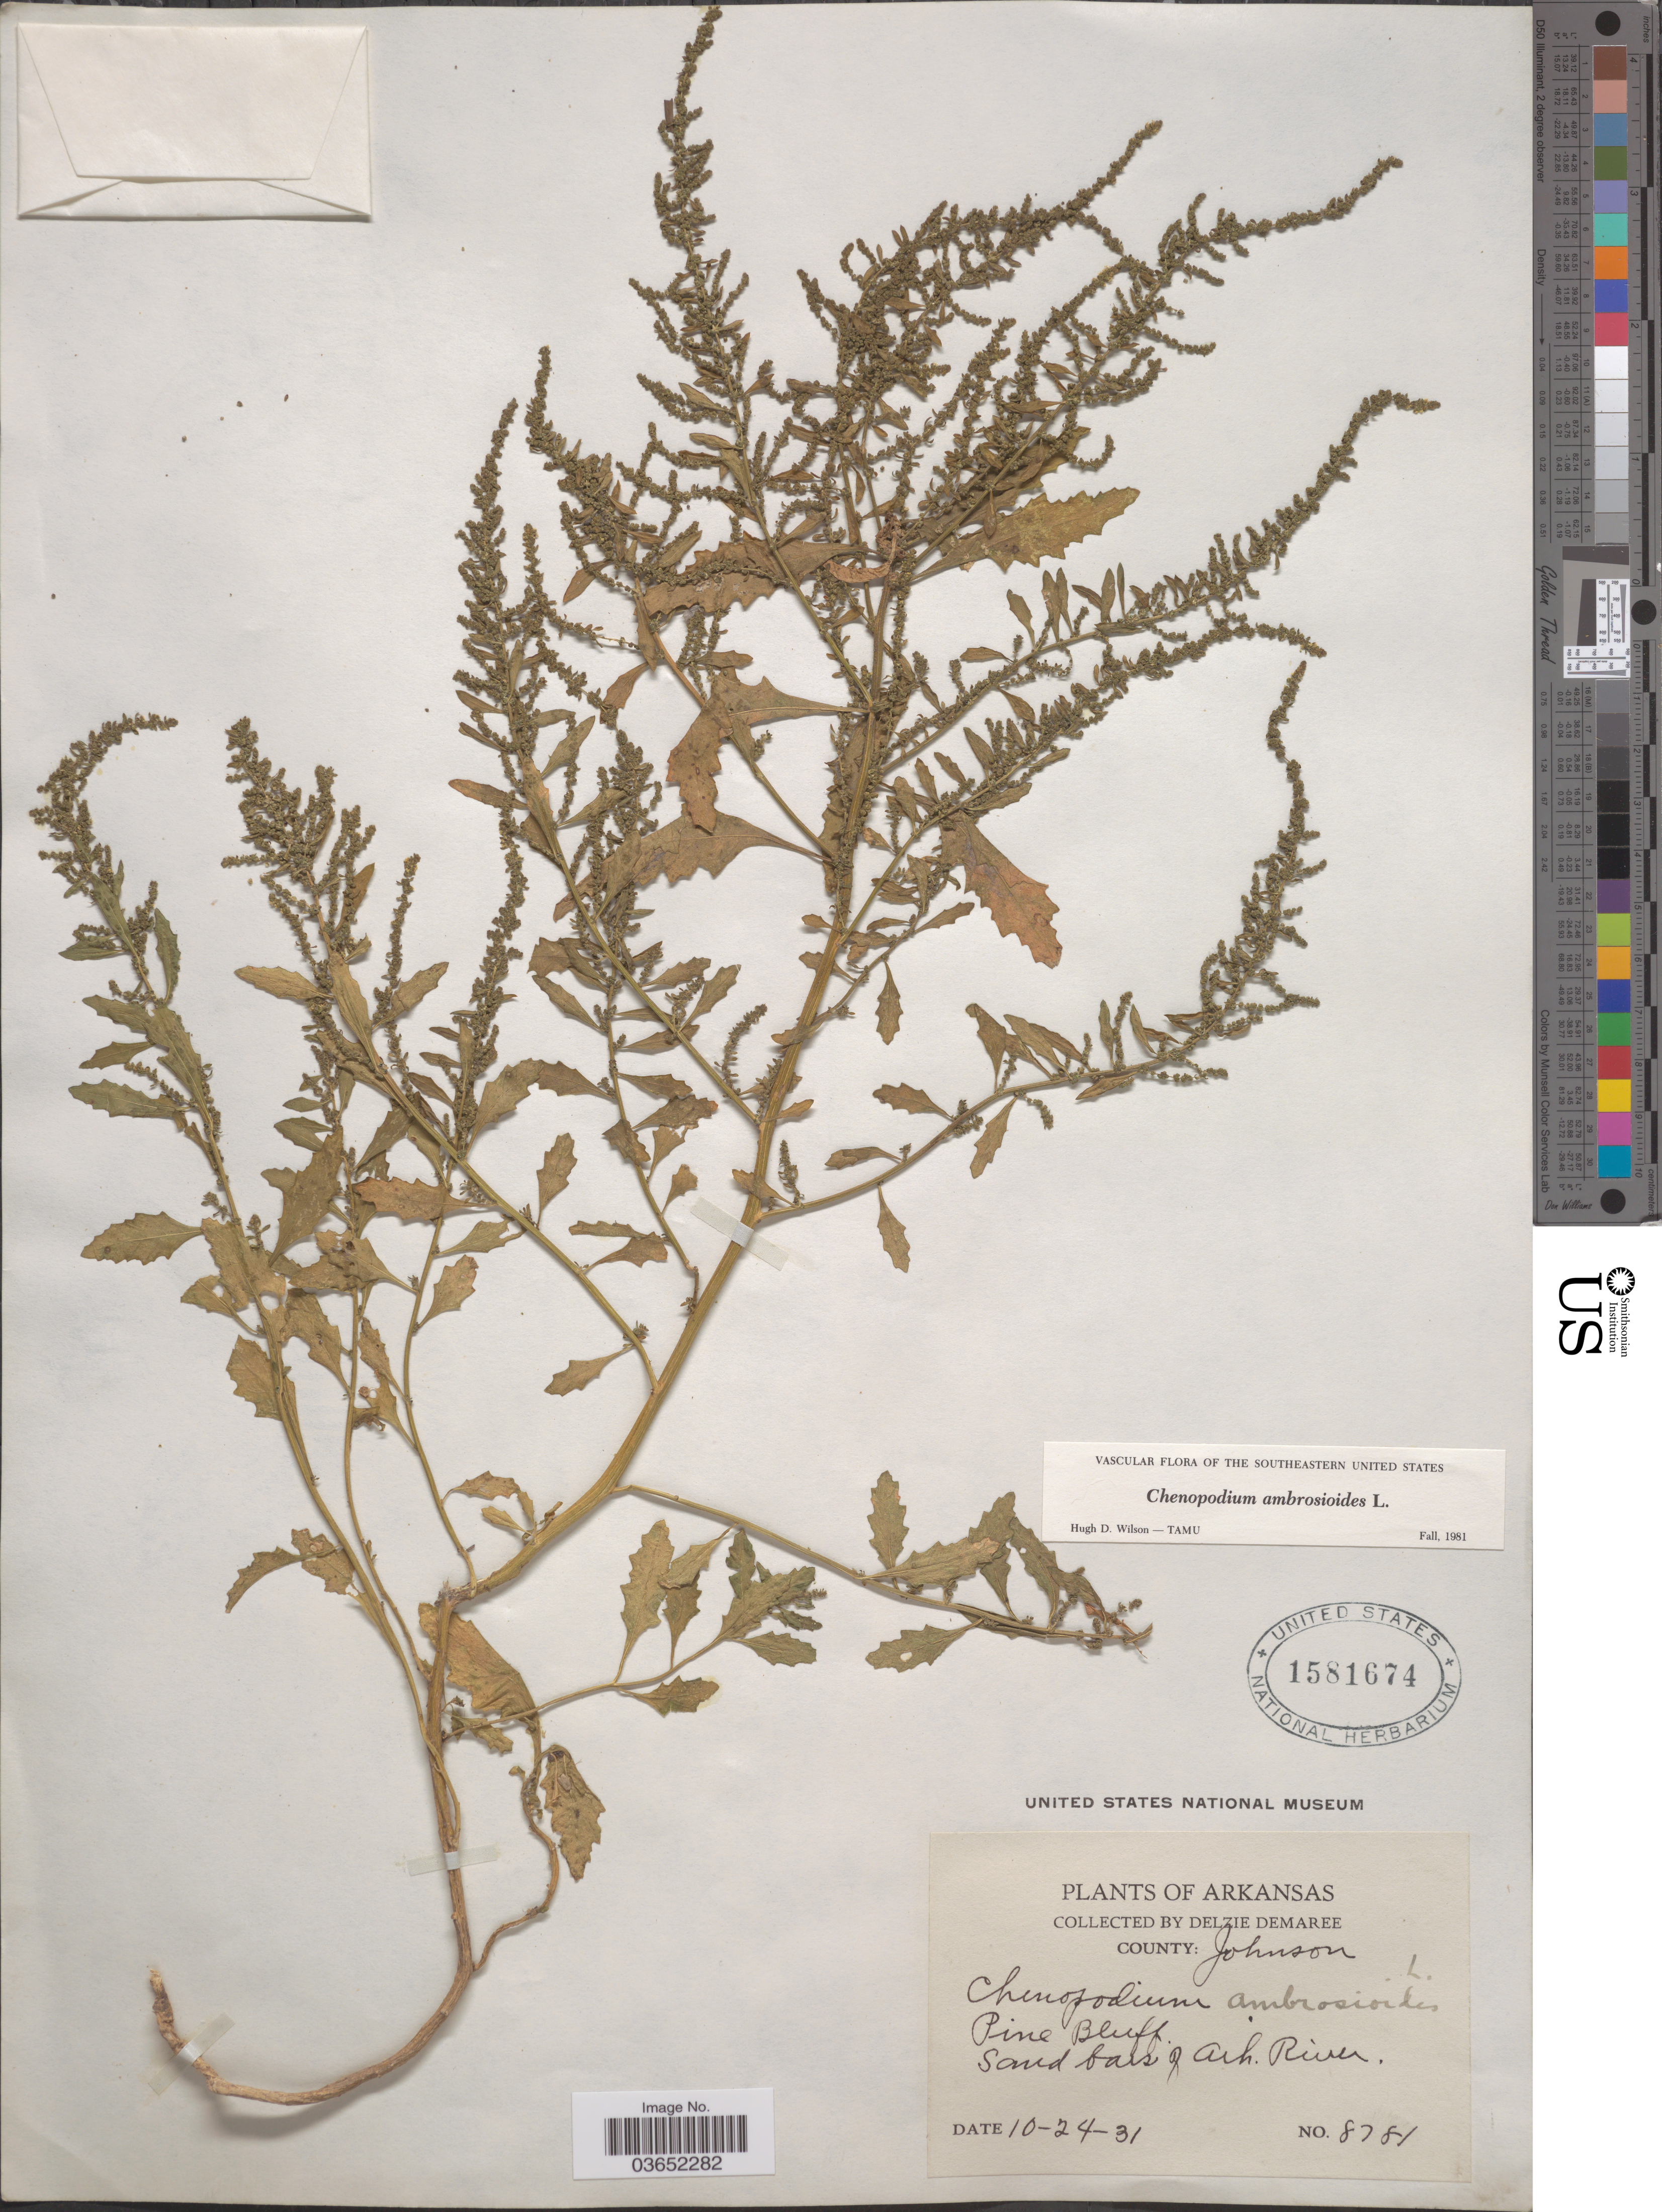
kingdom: Plantae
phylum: Tracheophyta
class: Magnoliopsida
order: Caryophyllales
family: Amaranthaceae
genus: Chenopodium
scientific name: Chenopodium ambrosioides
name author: L.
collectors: D. Demaree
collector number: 8781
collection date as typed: Transcribed d/m/y: 24/10/31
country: United States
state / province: Arkansas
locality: County: Johnson. Pine Bluff. Sand bars of Ark. River.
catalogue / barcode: US 1581674